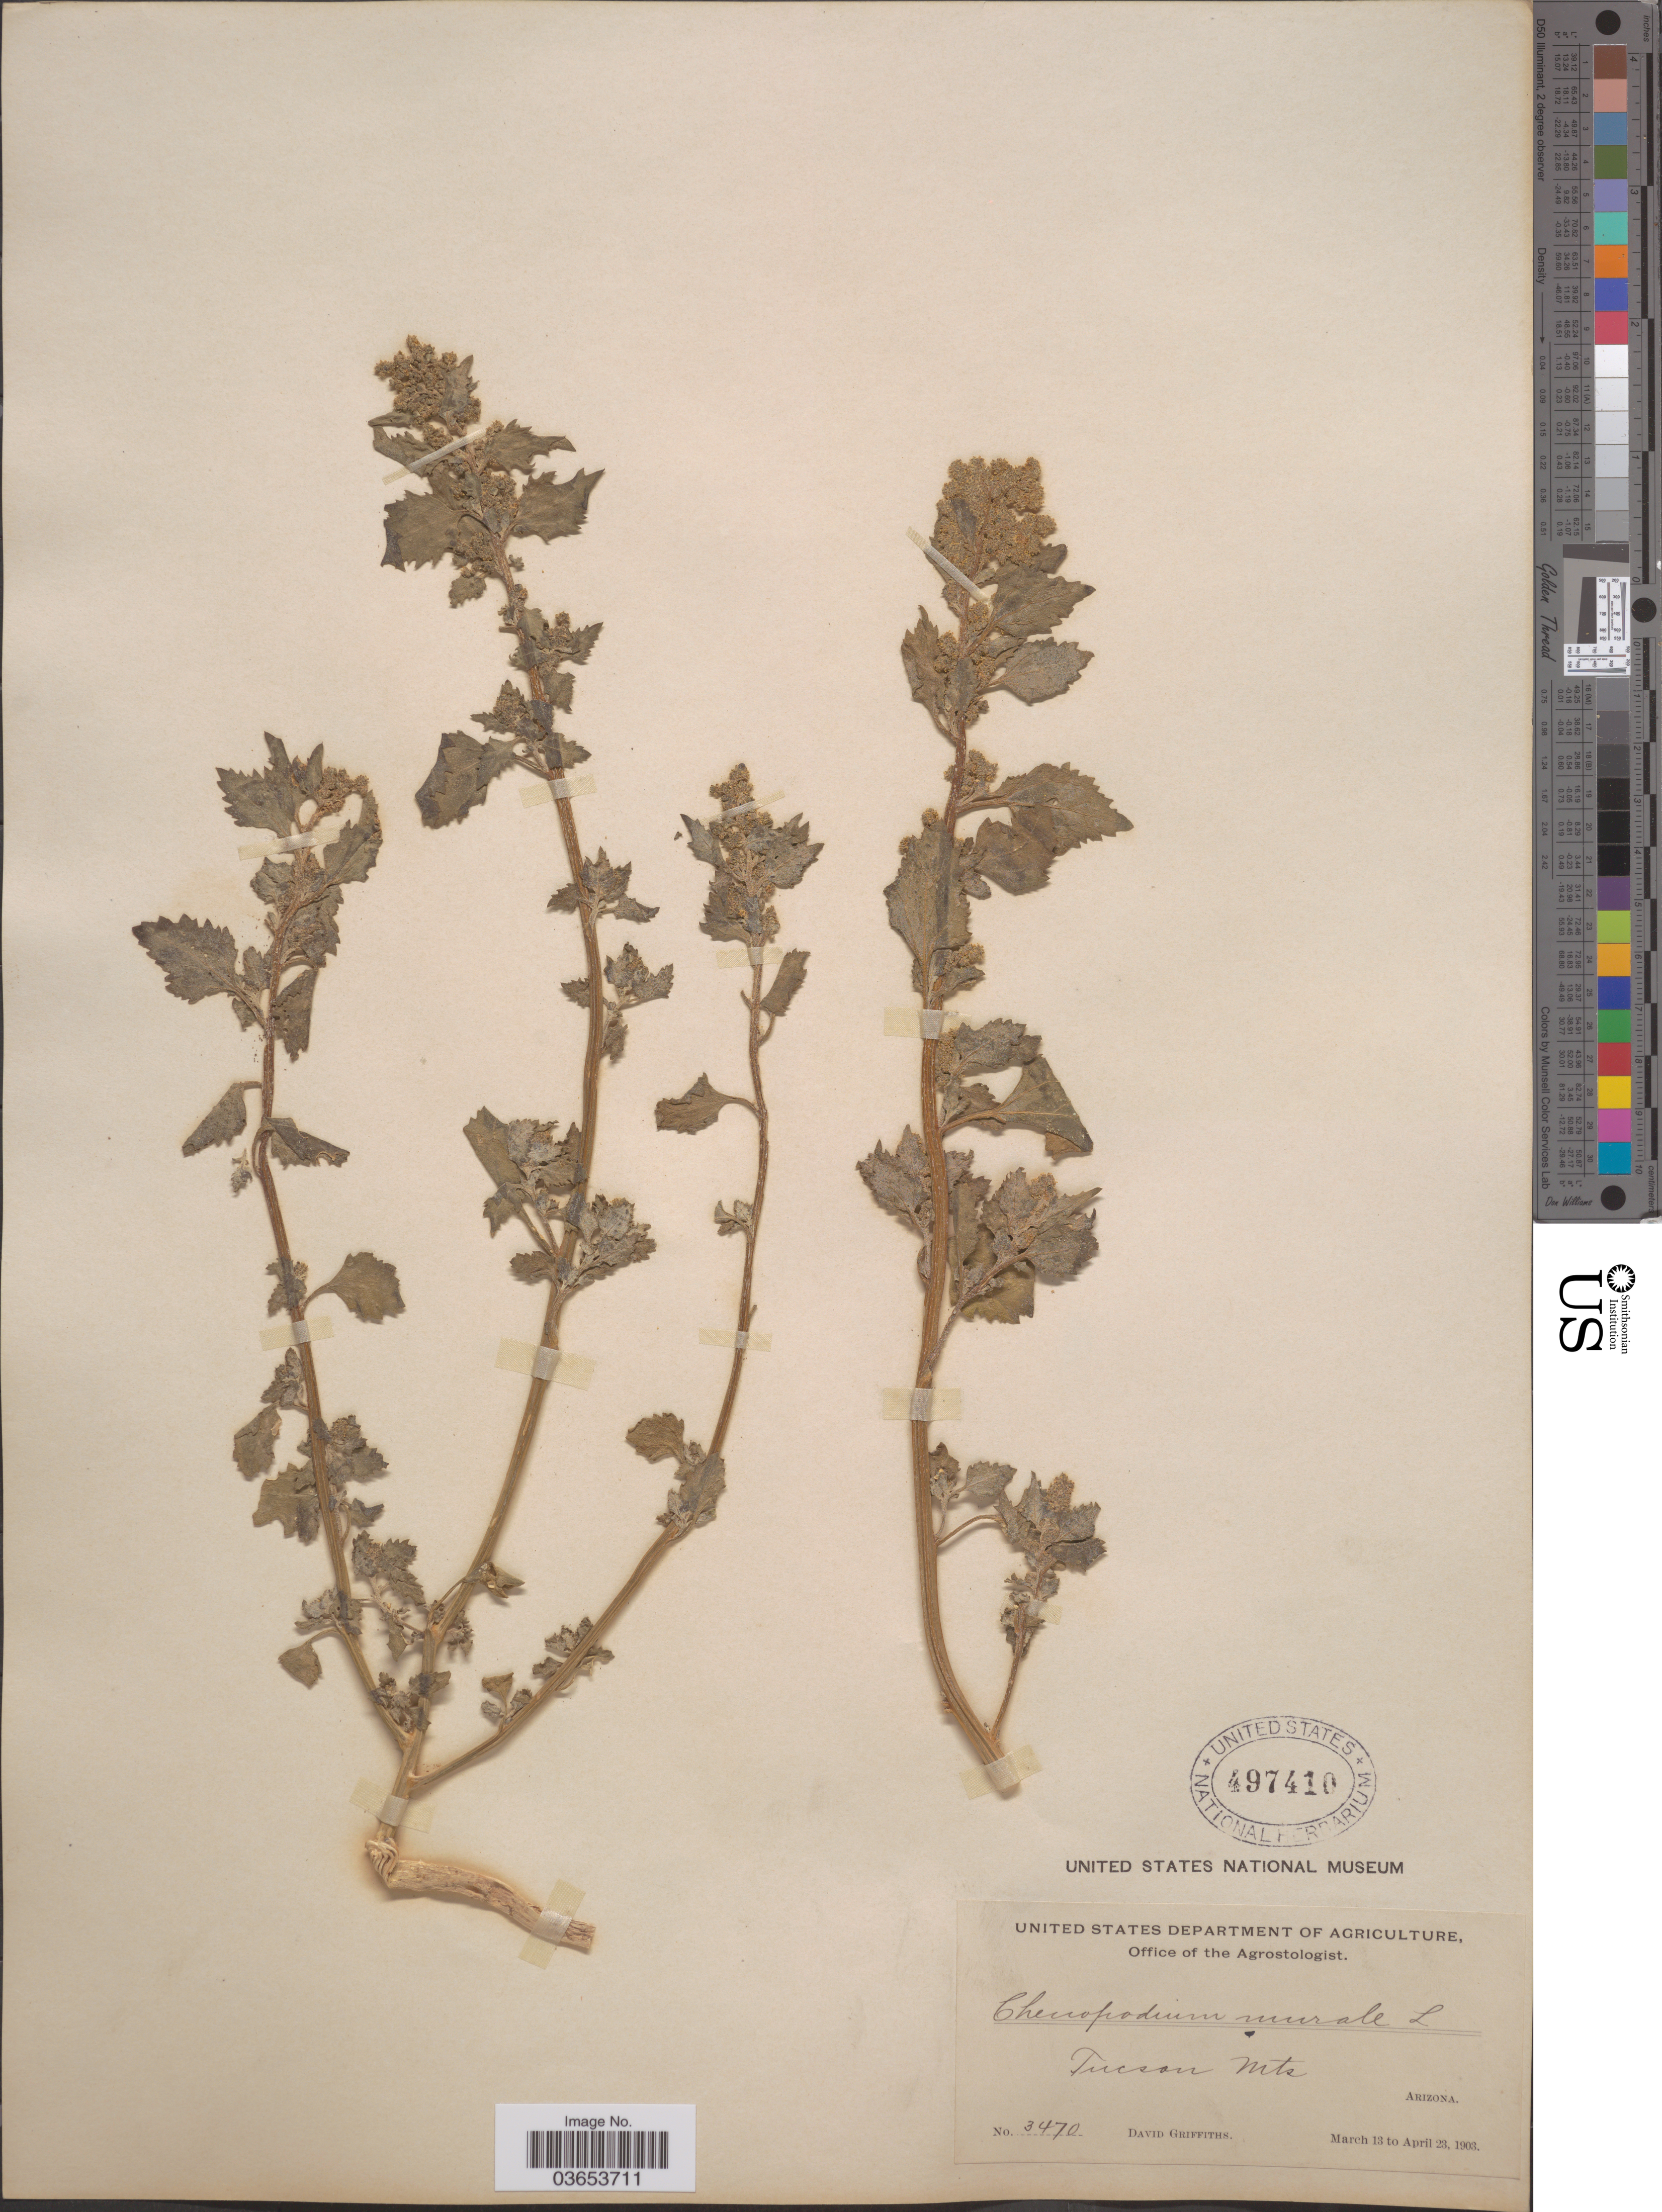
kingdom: Plantae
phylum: Tracheophyta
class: Magnoliopsida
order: Caryophyllales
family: Amaranthaceae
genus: Chenopodium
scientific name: Chenopodium murale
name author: L.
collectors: D. Griffiths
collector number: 3470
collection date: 1903-03-13/1903-04-23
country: United States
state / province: Arizona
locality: Tucson Mts.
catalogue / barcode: US 497410